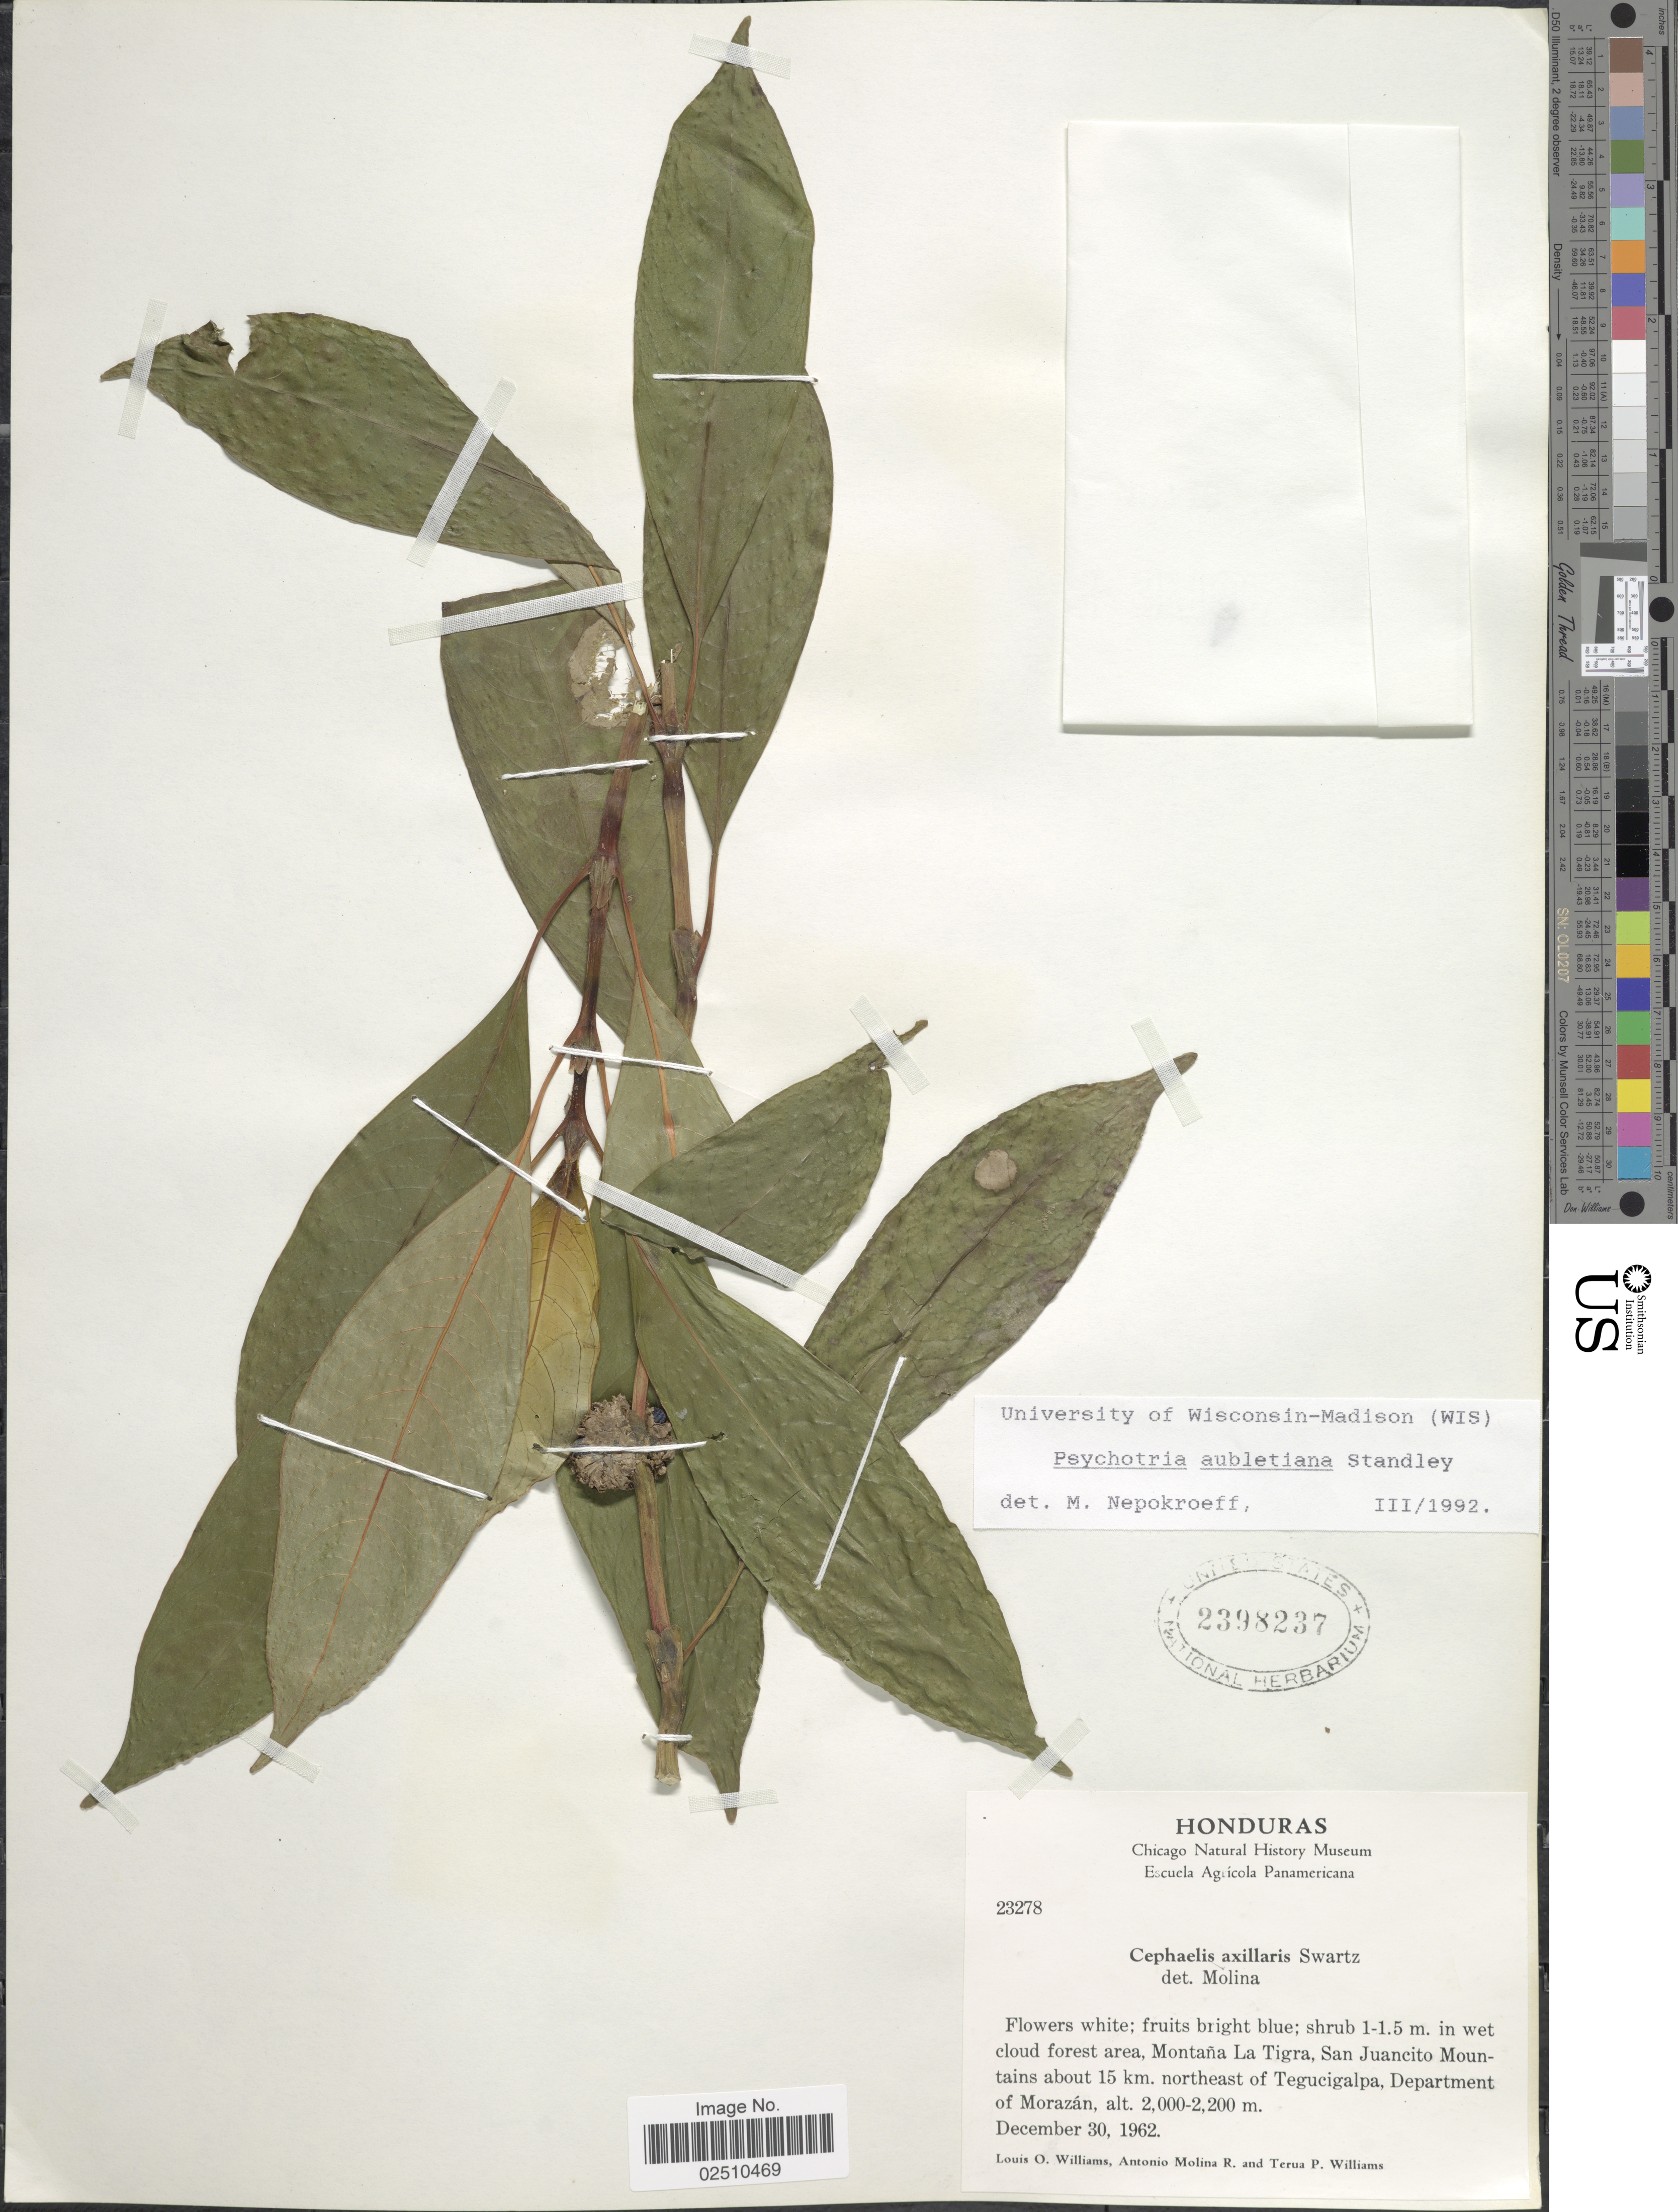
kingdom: Plantae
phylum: Tracheophyta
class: Magnoliopsida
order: Gentianales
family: Rubiaceae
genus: Psychotria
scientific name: Psychotria aubletiana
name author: Steyerm.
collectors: L. O. Williams, A. Molina R. & T. P. Williams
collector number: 23278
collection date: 1962-12-30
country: Honduras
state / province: Fco. Morazán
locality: Montana La Tigra, San Juancito Mountains about 15 km northeast of Tegucigalpa, Department of Morazan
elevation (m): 2000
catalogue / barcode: US 2398237